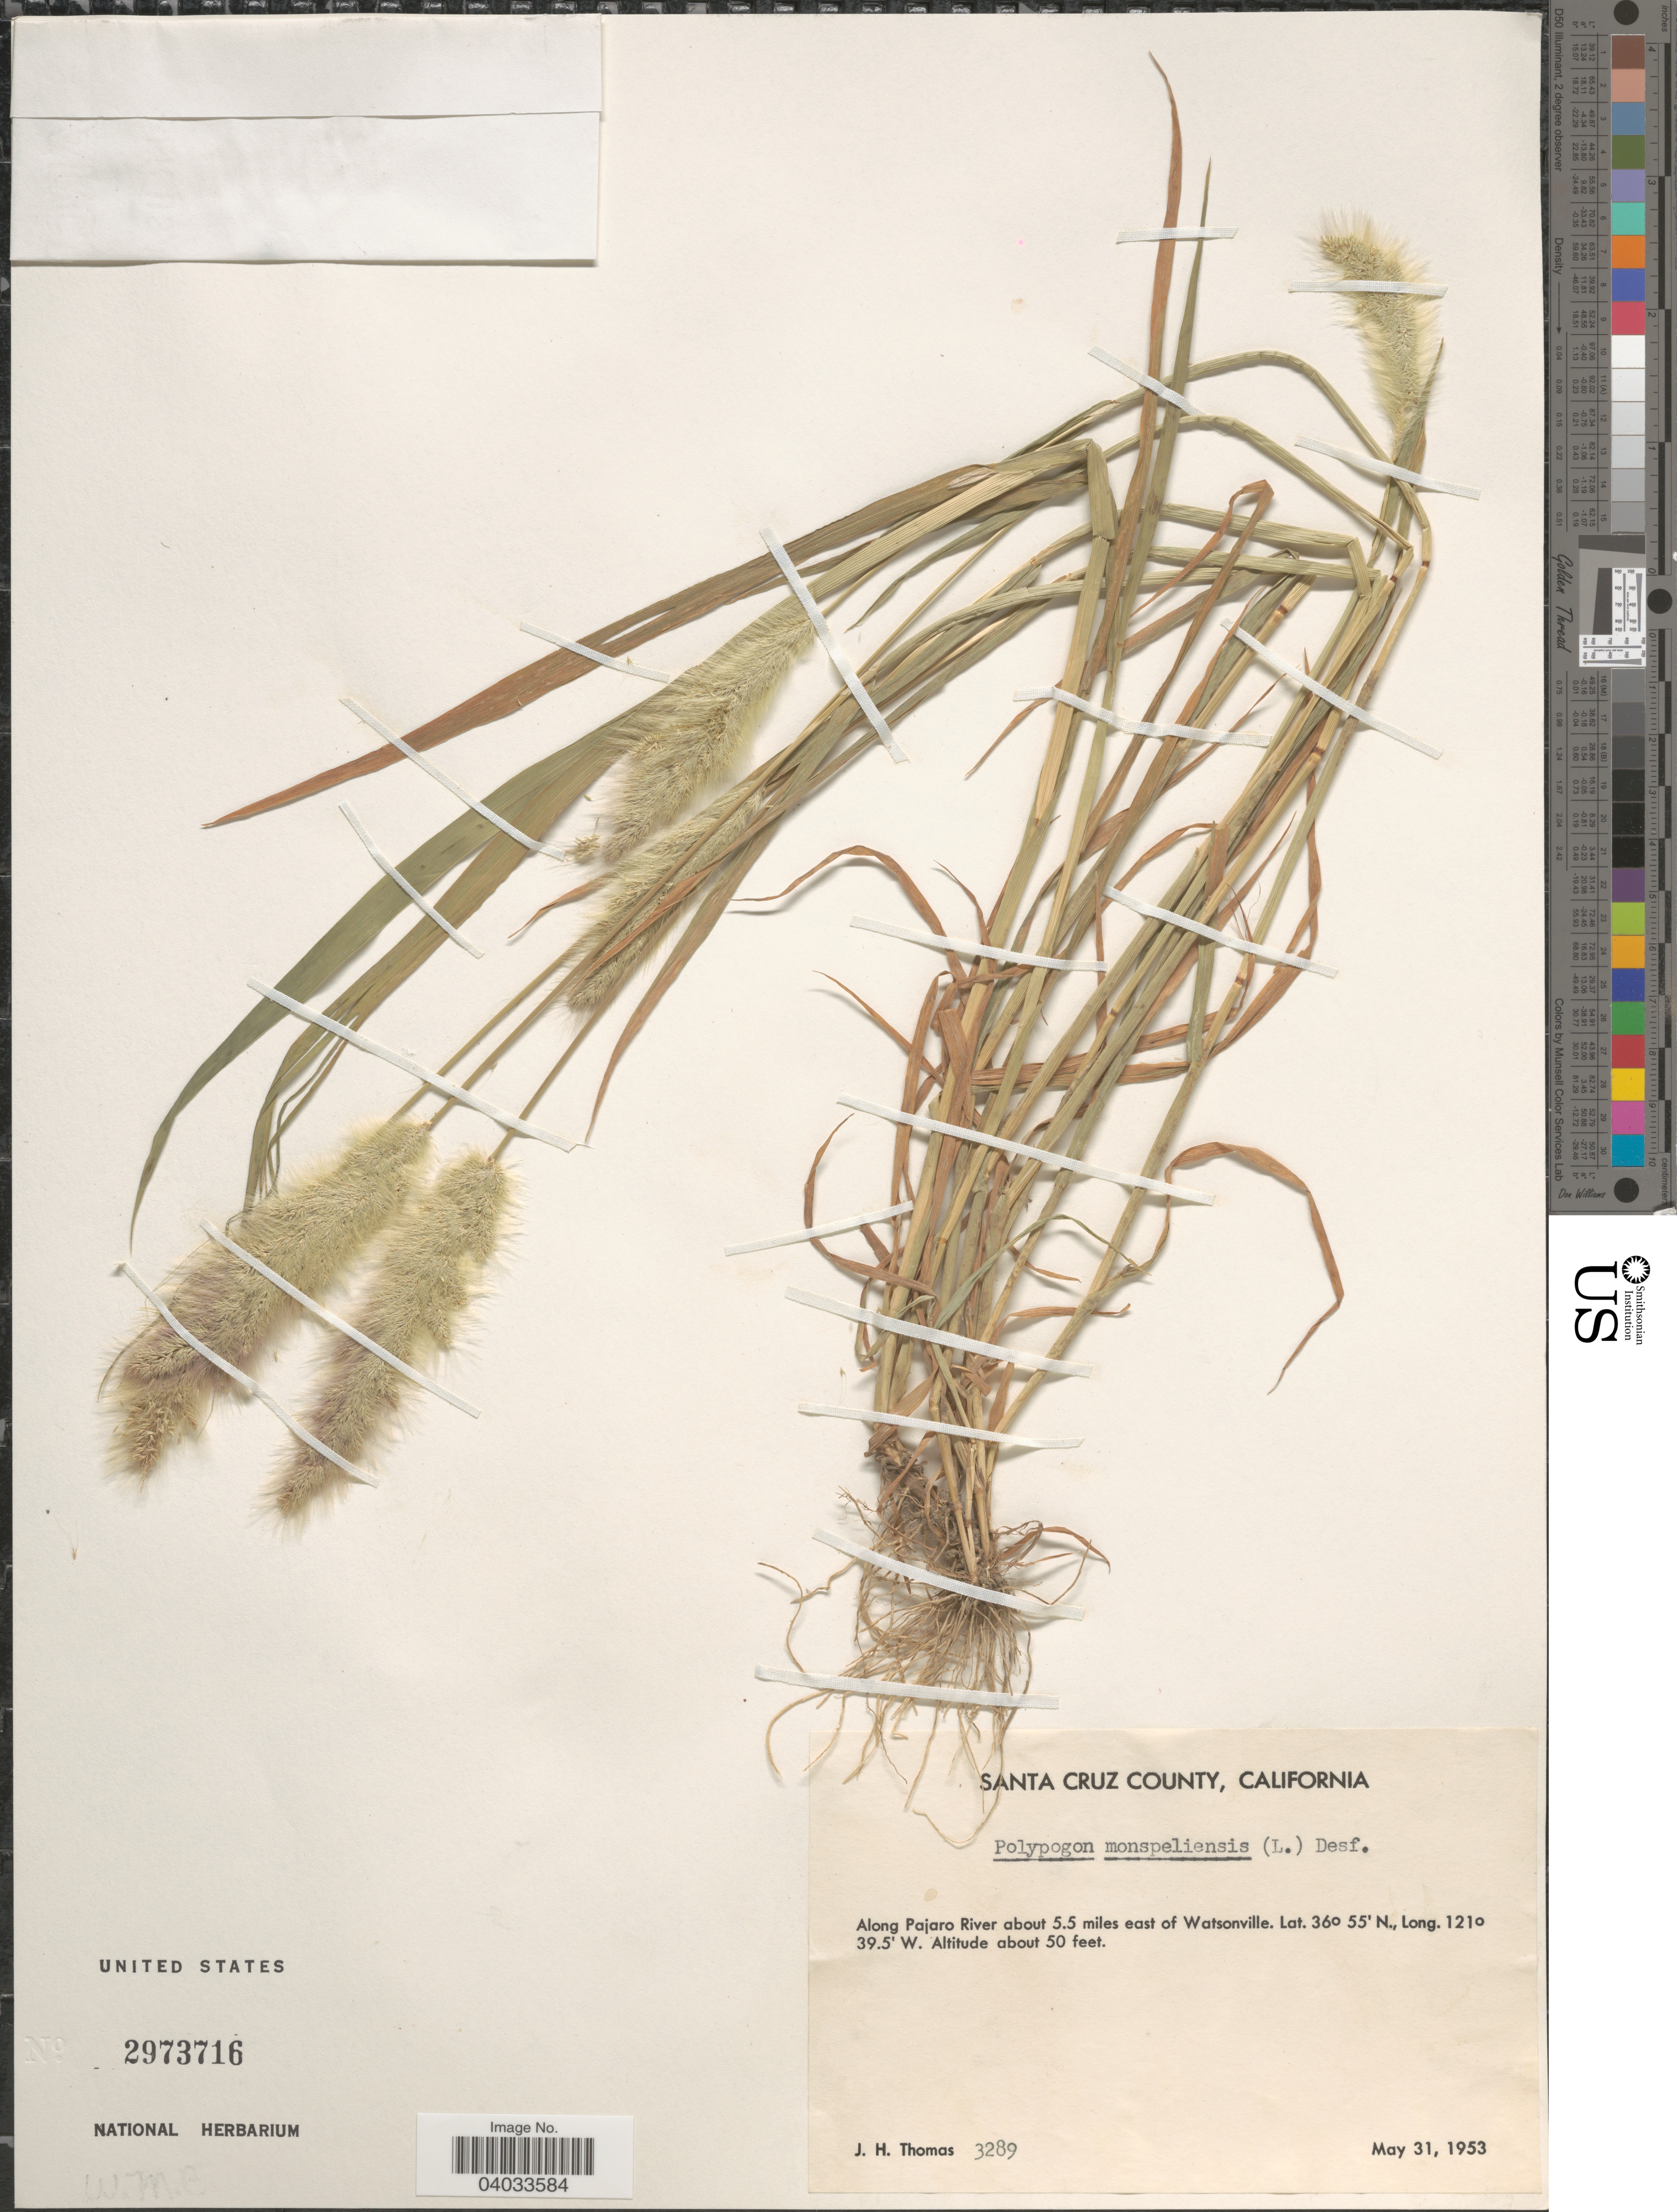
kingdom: Plantae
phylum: Tracheophyta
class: Liliopsida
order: Poales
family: Poaceae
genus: Polypogon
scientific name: Polypogon monspeliensis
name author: (L.) Desf.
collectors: J. H. Thomas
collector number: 3289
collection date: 1953-05-31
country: United States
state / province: California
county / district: Santa Cruz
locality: Santa Cruz County. Along Pajaro River about 5.5 miles east of Watsonville.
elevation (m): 15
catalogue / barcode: US 2973716